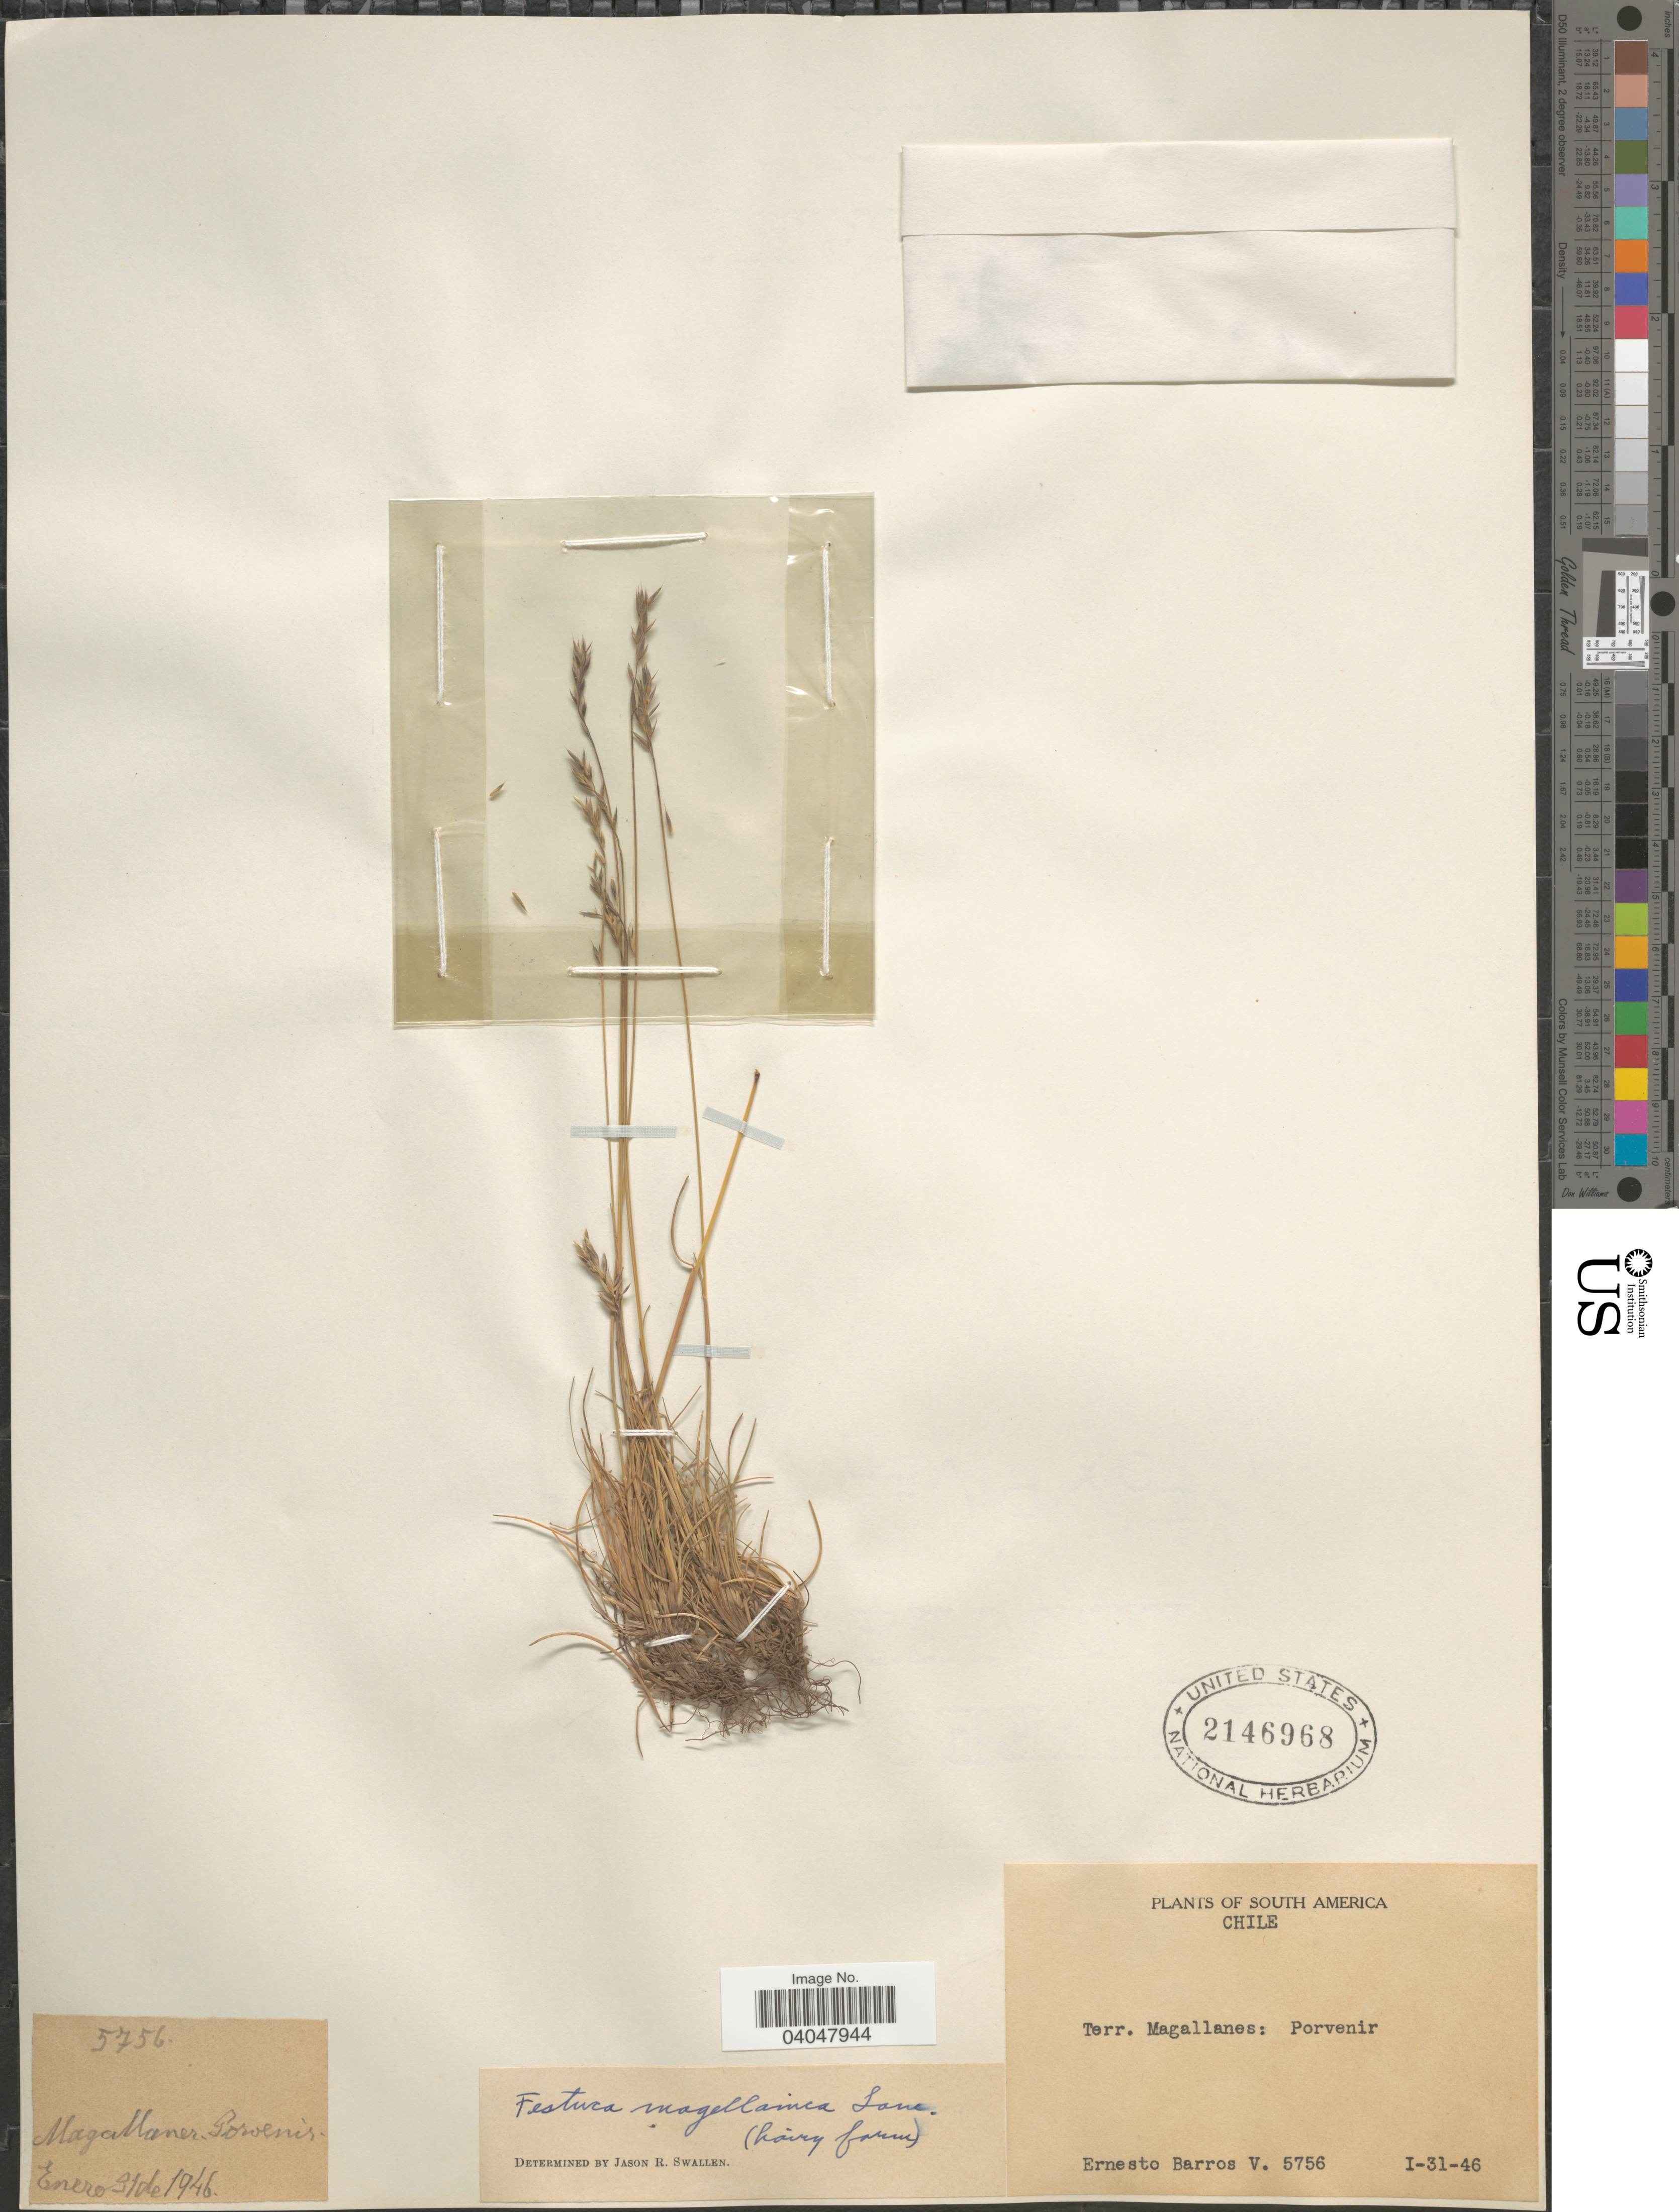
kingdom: Plantae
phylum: Tracheophyta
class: Liliopsida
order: Poales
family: Poaceae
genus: Festuca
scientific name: Festuca magellanica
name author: Lam.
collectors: E. Barros V.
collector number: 5756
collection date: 1946-01-31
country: Chile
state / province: Magallanes y de la Antártica Chilena (XII)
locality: Terr. Magallanes: Porvenir.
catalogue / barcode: US 2146968